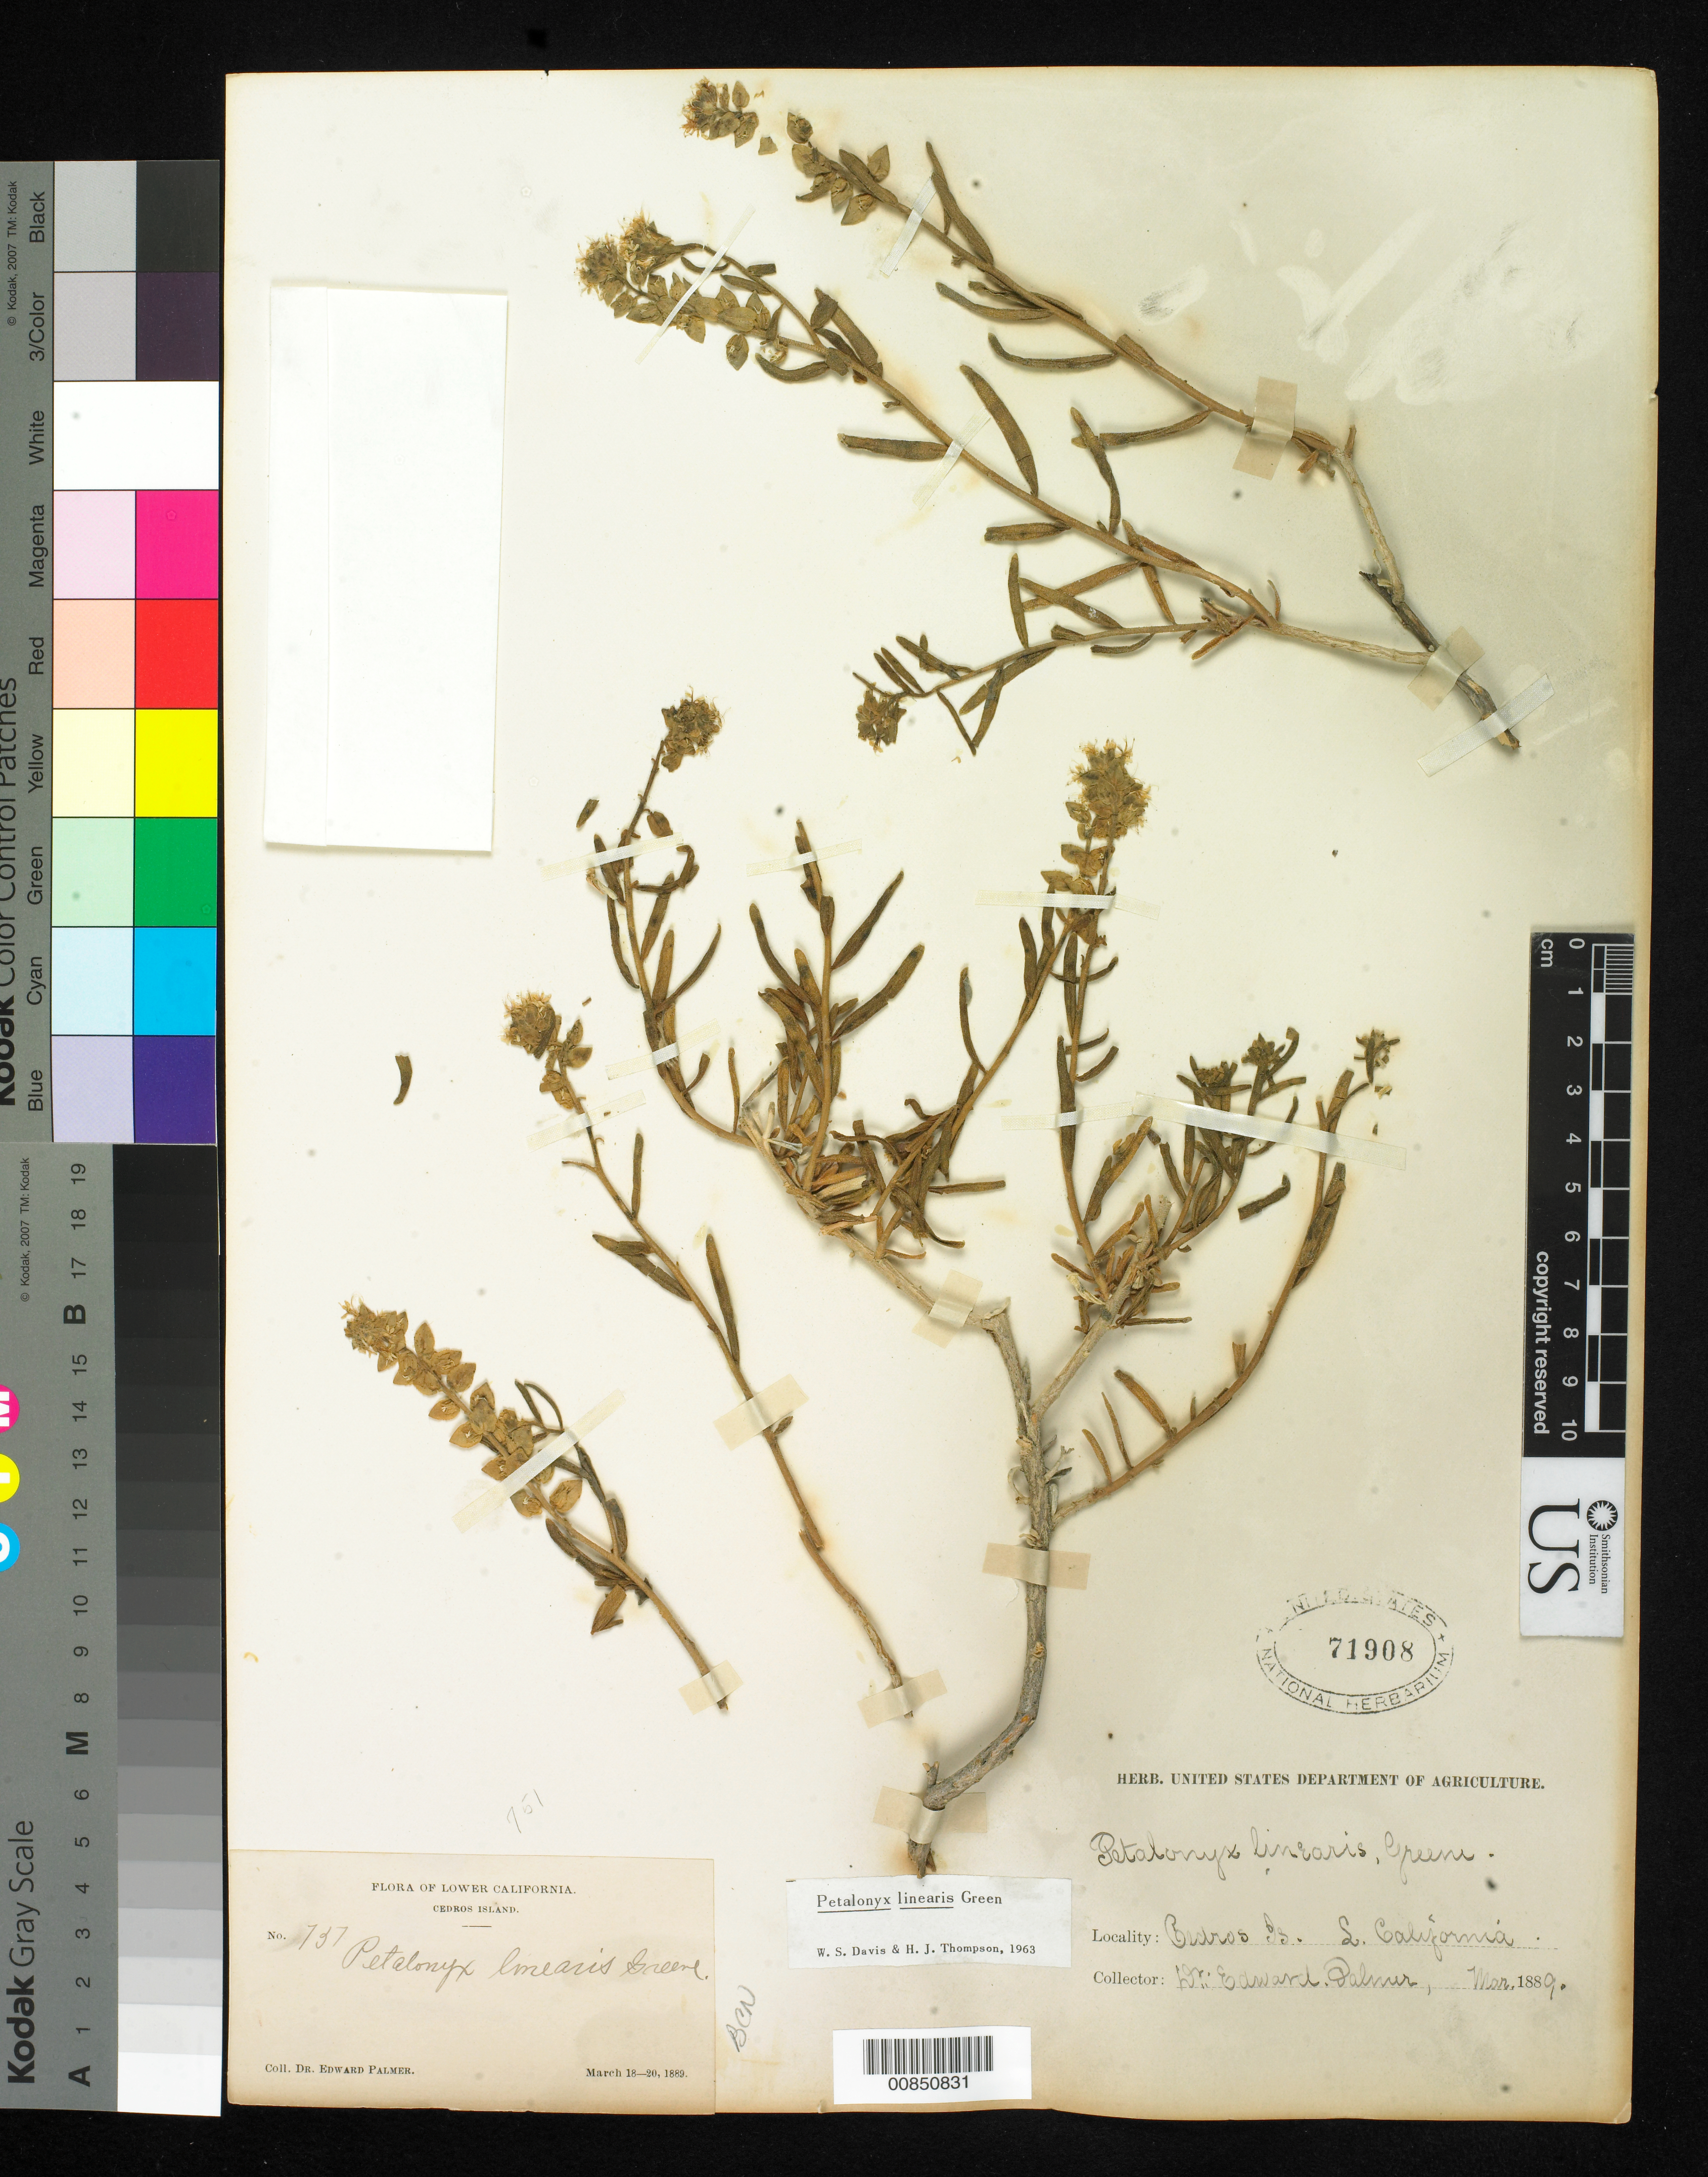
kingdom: Plantae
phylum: Tracheophyta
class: Magnoliopsida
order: Cornales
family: Loasaceae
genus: Petalonyx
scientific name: Petalonyx linearis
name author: Green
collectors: E. Palmer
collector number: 737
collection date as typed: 18 Mar 1889 to 20 Mar 1889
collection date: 1889-03-18/1889-03-20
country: Mexico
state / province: Baja California Norte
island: Cedros I.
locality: Cedros Island, Baja California.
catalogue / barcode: US 71908